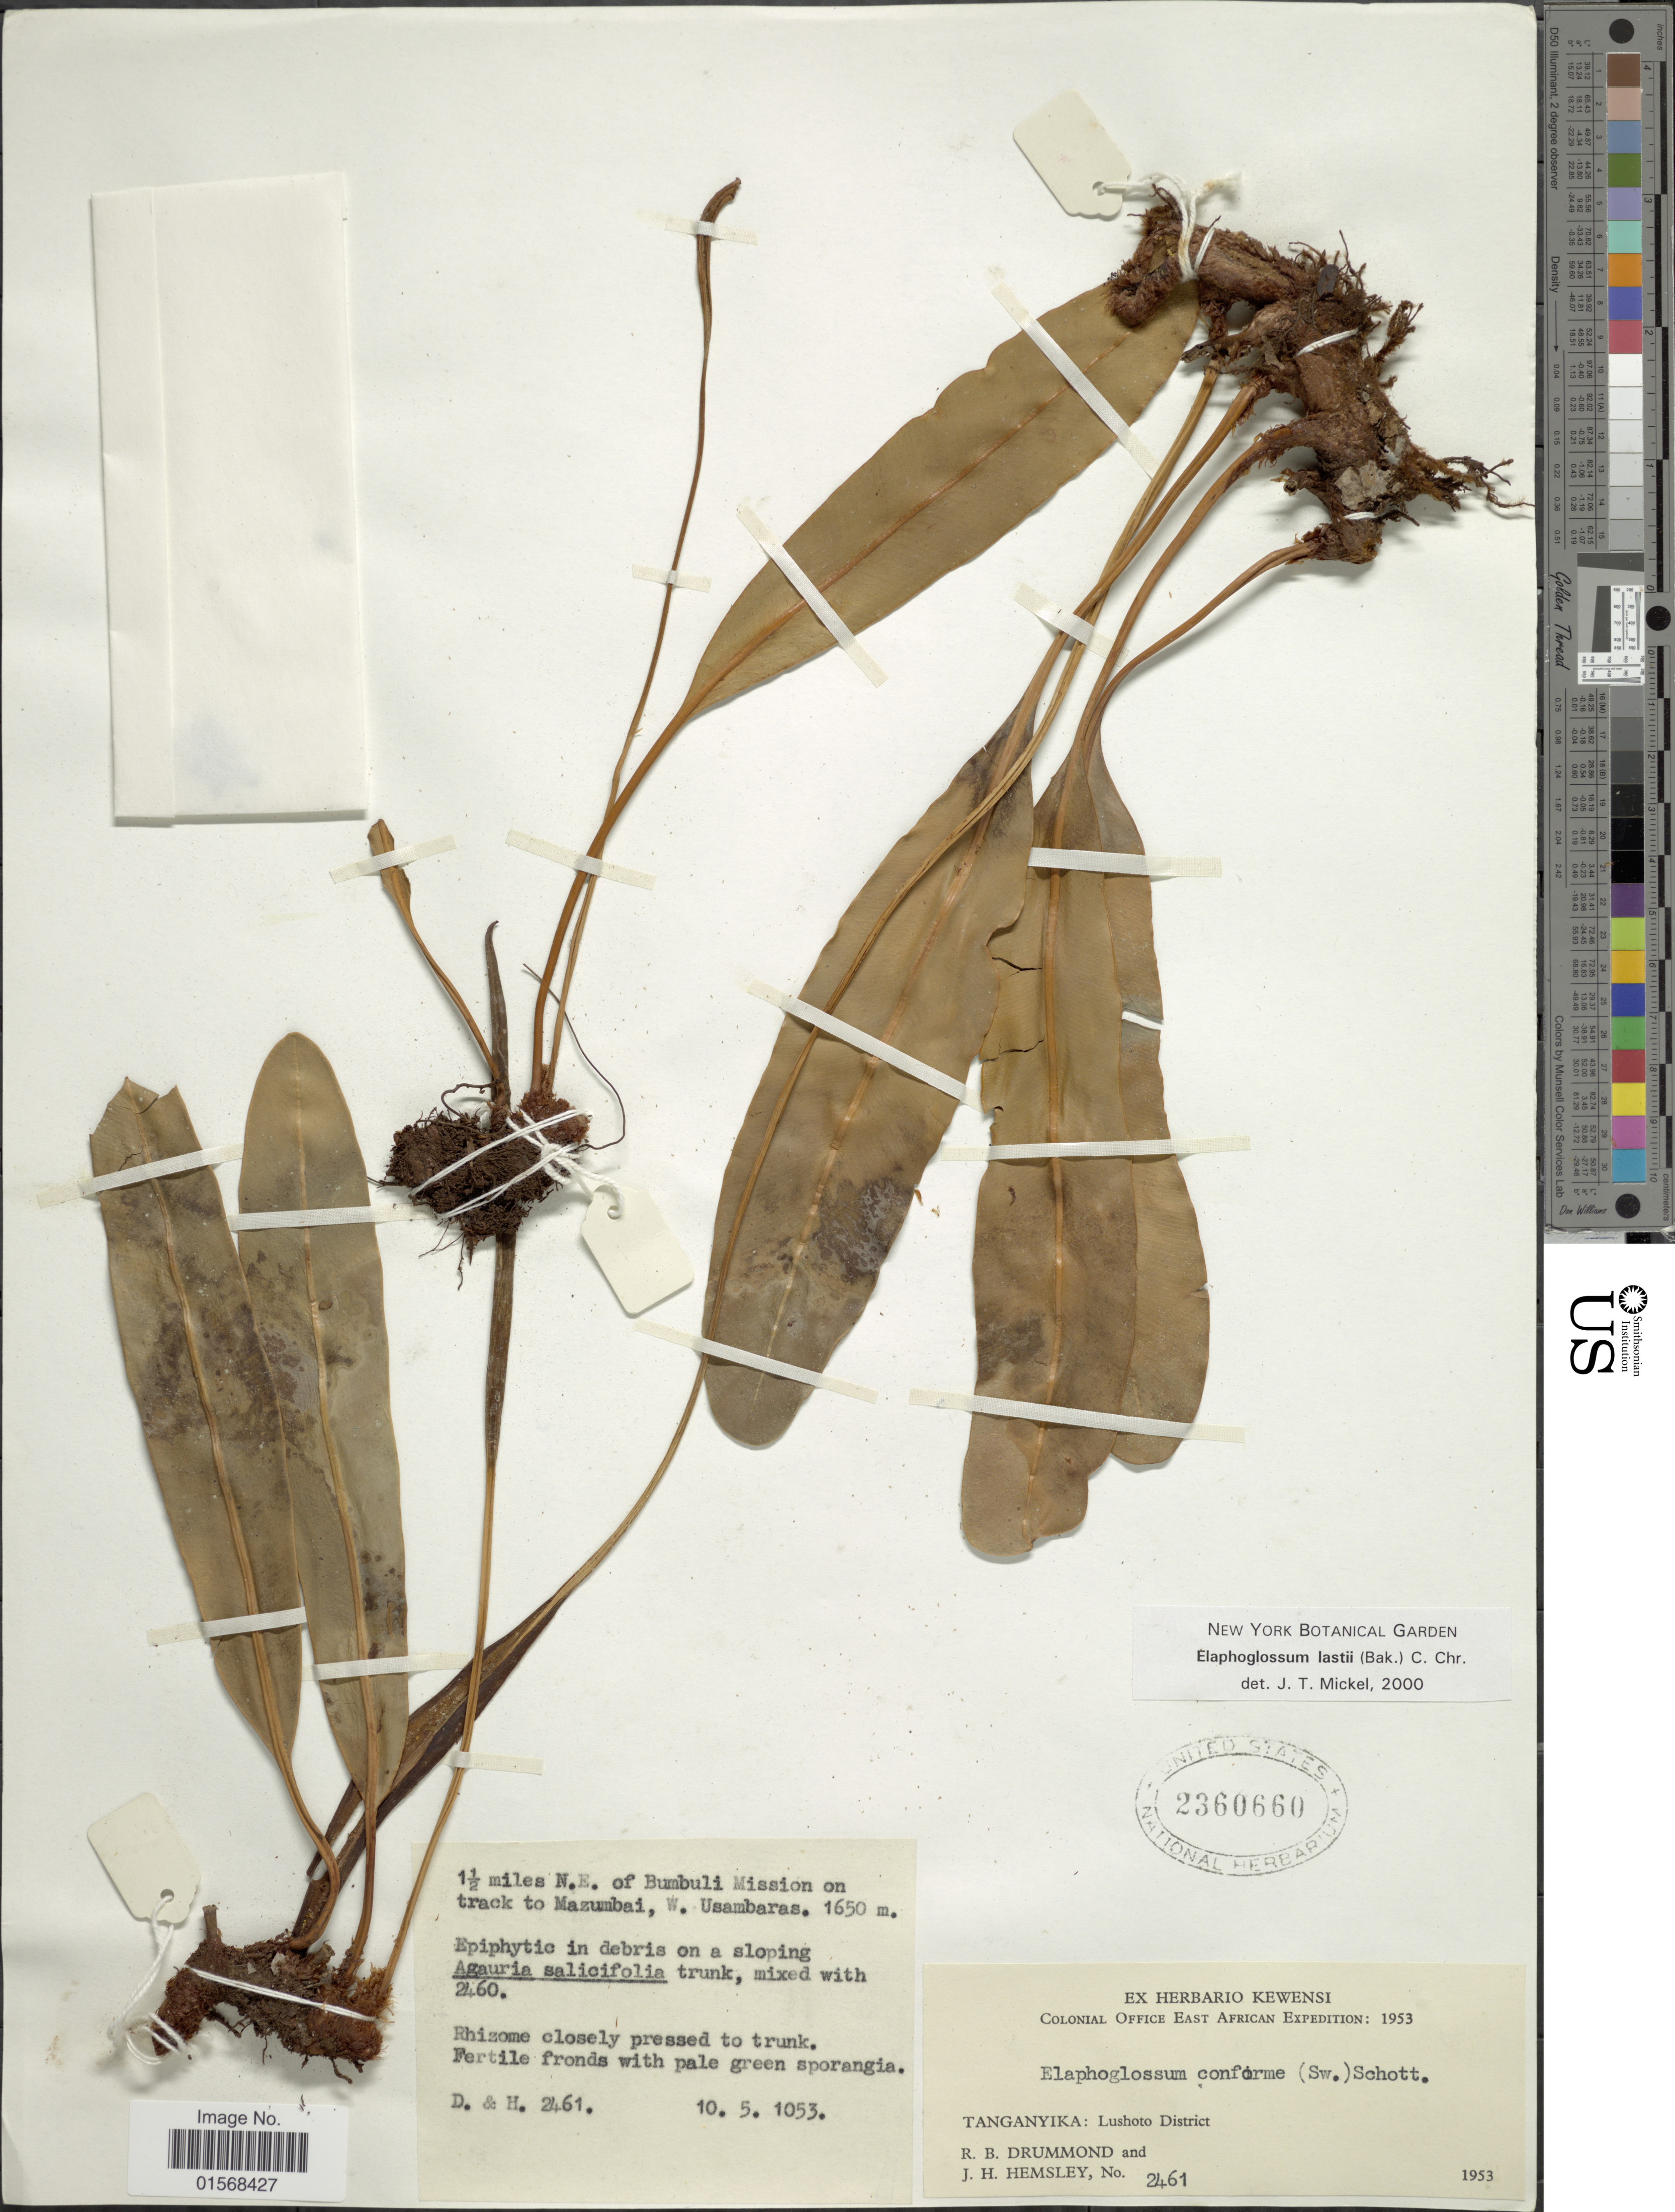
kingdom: Plantae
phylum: Tracheophyta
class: Polypodiopsida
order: Polypodiales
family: Dryopteridaceae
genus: Elaphoglossum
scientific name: Elaphoglossum lastii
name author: (Baker) C. Chr.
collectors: R. Drummond & J. H. Hemsley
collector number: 2461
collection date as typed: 10.5.1053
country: Tanzania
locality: Tanganyika: Lushoto District, 1½ miles N.E. of Bumbuli Mission on track to Mazumbai, W. Usambaras.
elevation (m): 1650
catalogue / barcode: US 2360660